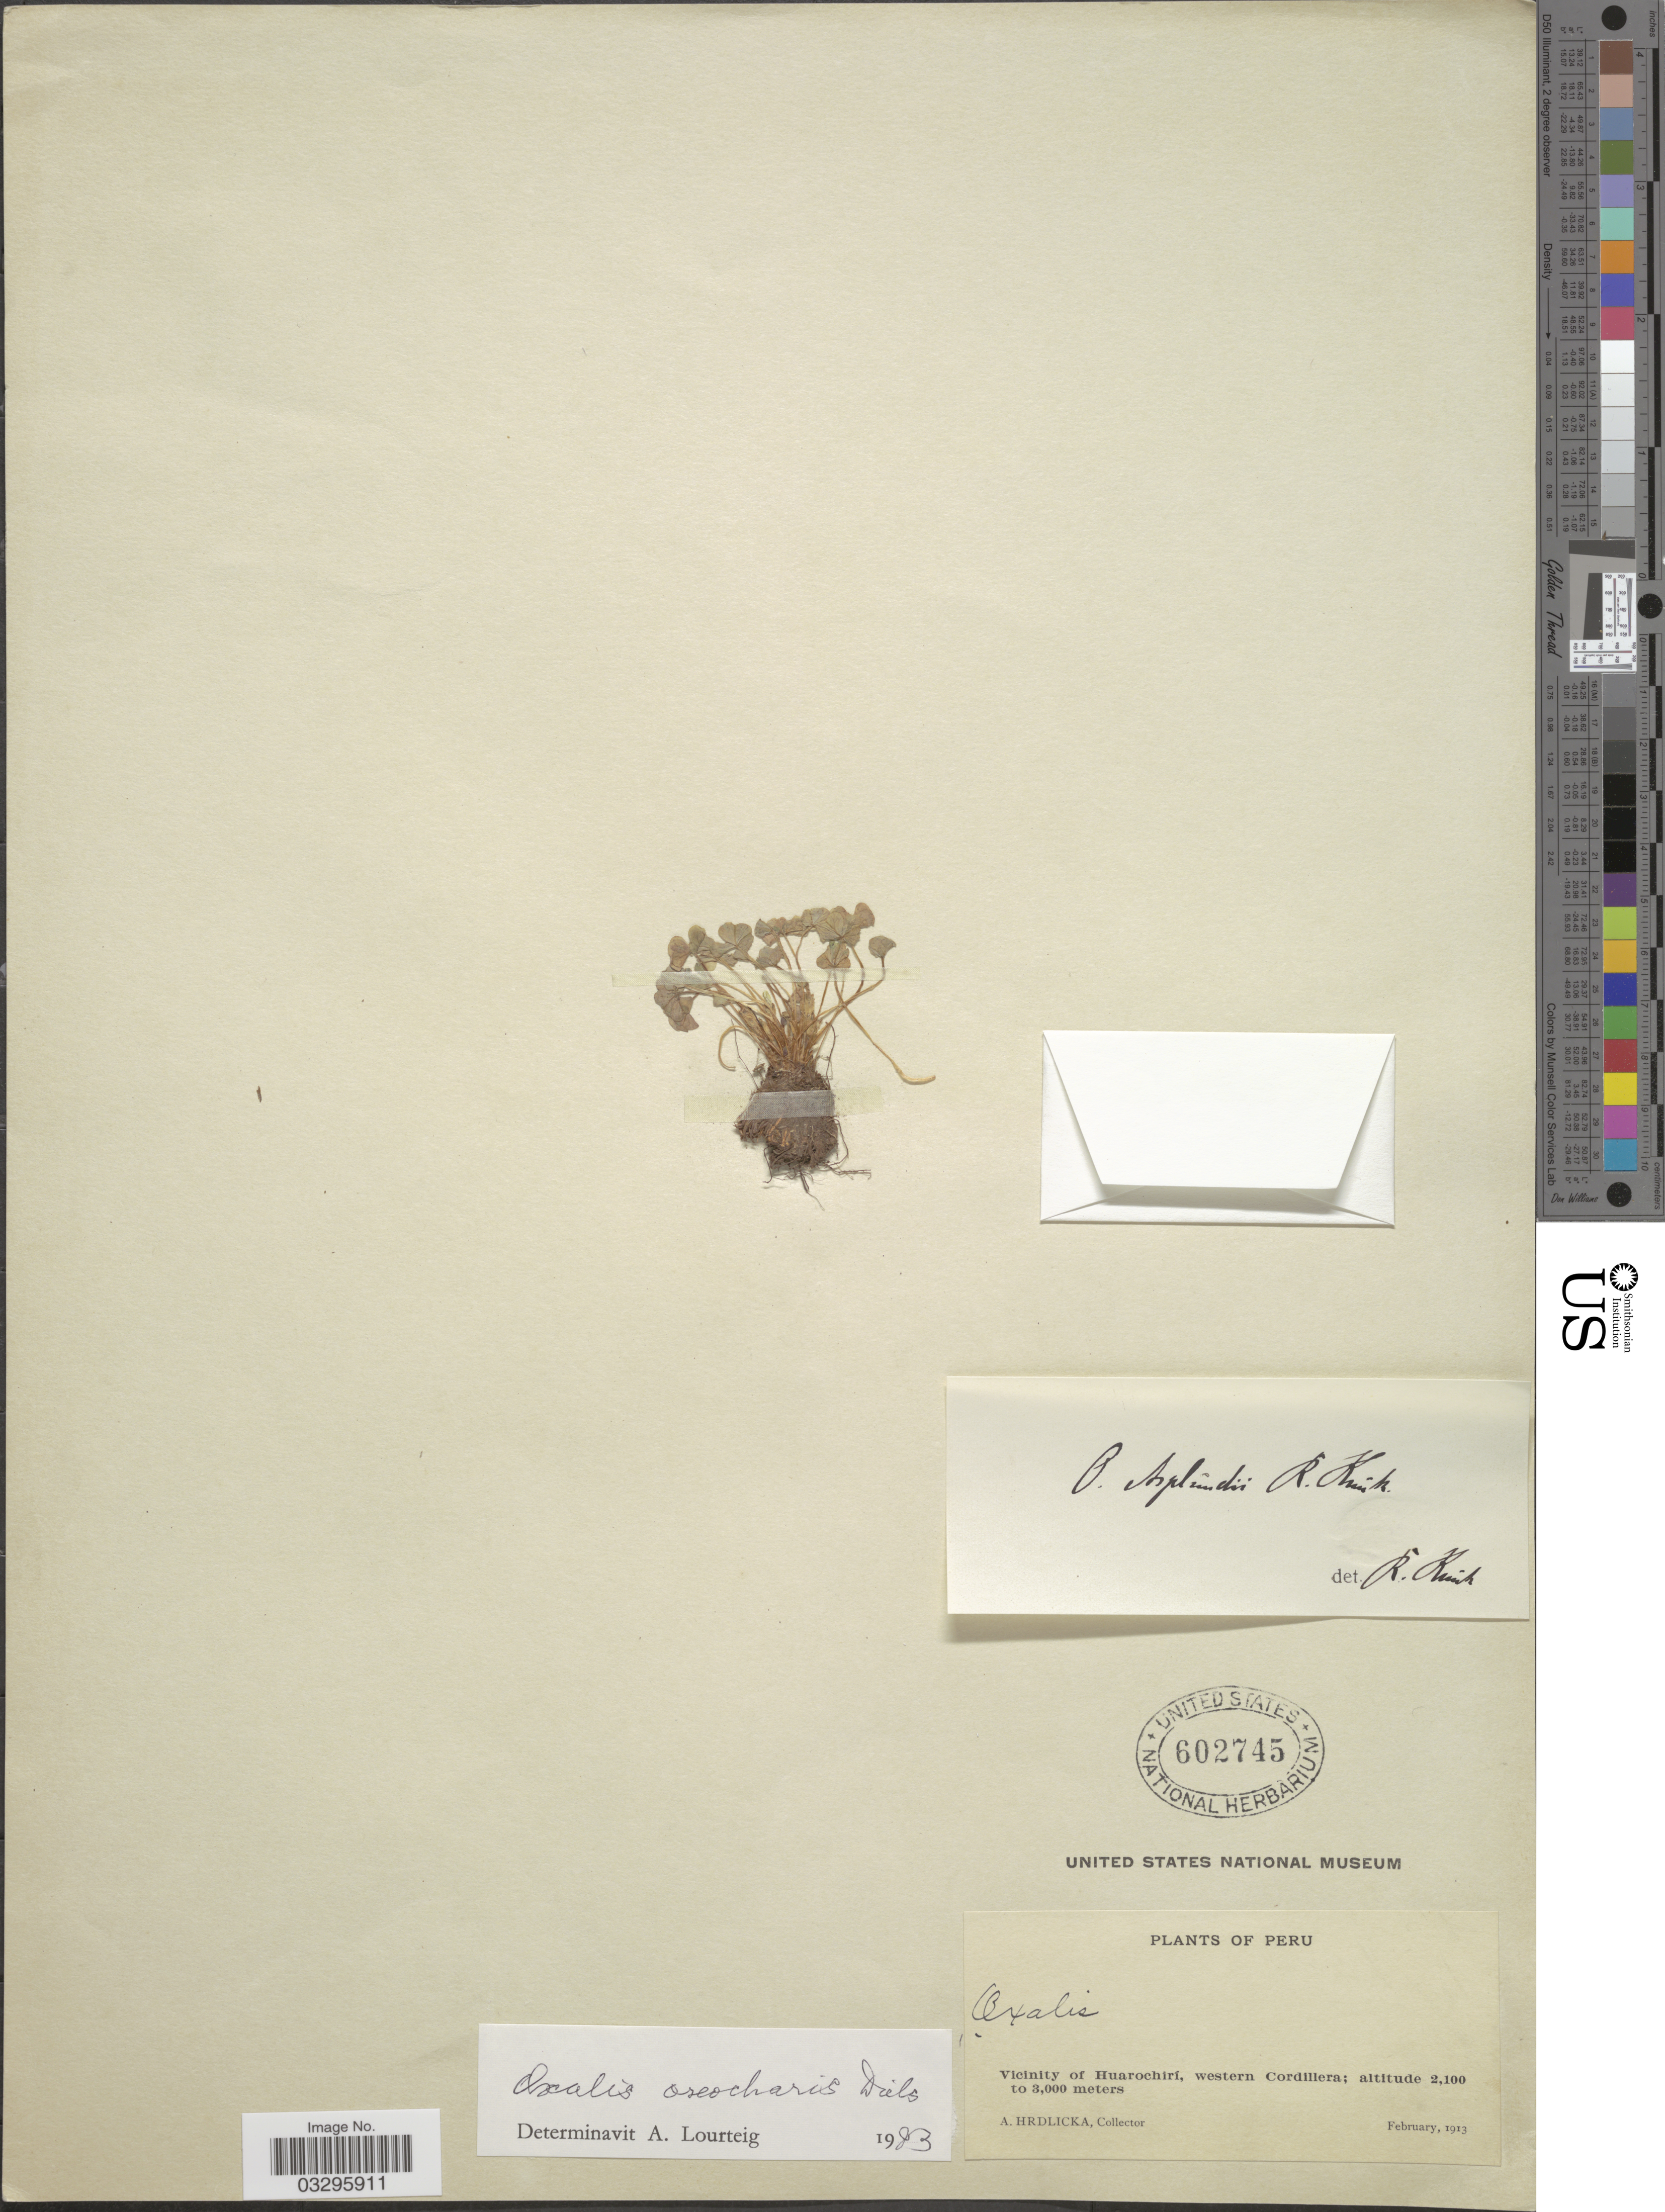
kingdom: Plantae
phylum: Tracheophyta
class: Magnoliopsida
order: Oxalidales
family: Oxalidaceae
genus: Oxalis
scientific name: Oxalis oreocharis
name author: Diels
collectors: A. Hrdlicka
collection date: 1913-02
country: Peru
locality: Vicinity of Huarochirí, western Cordillera.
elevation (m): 2100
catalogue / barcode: US 602745